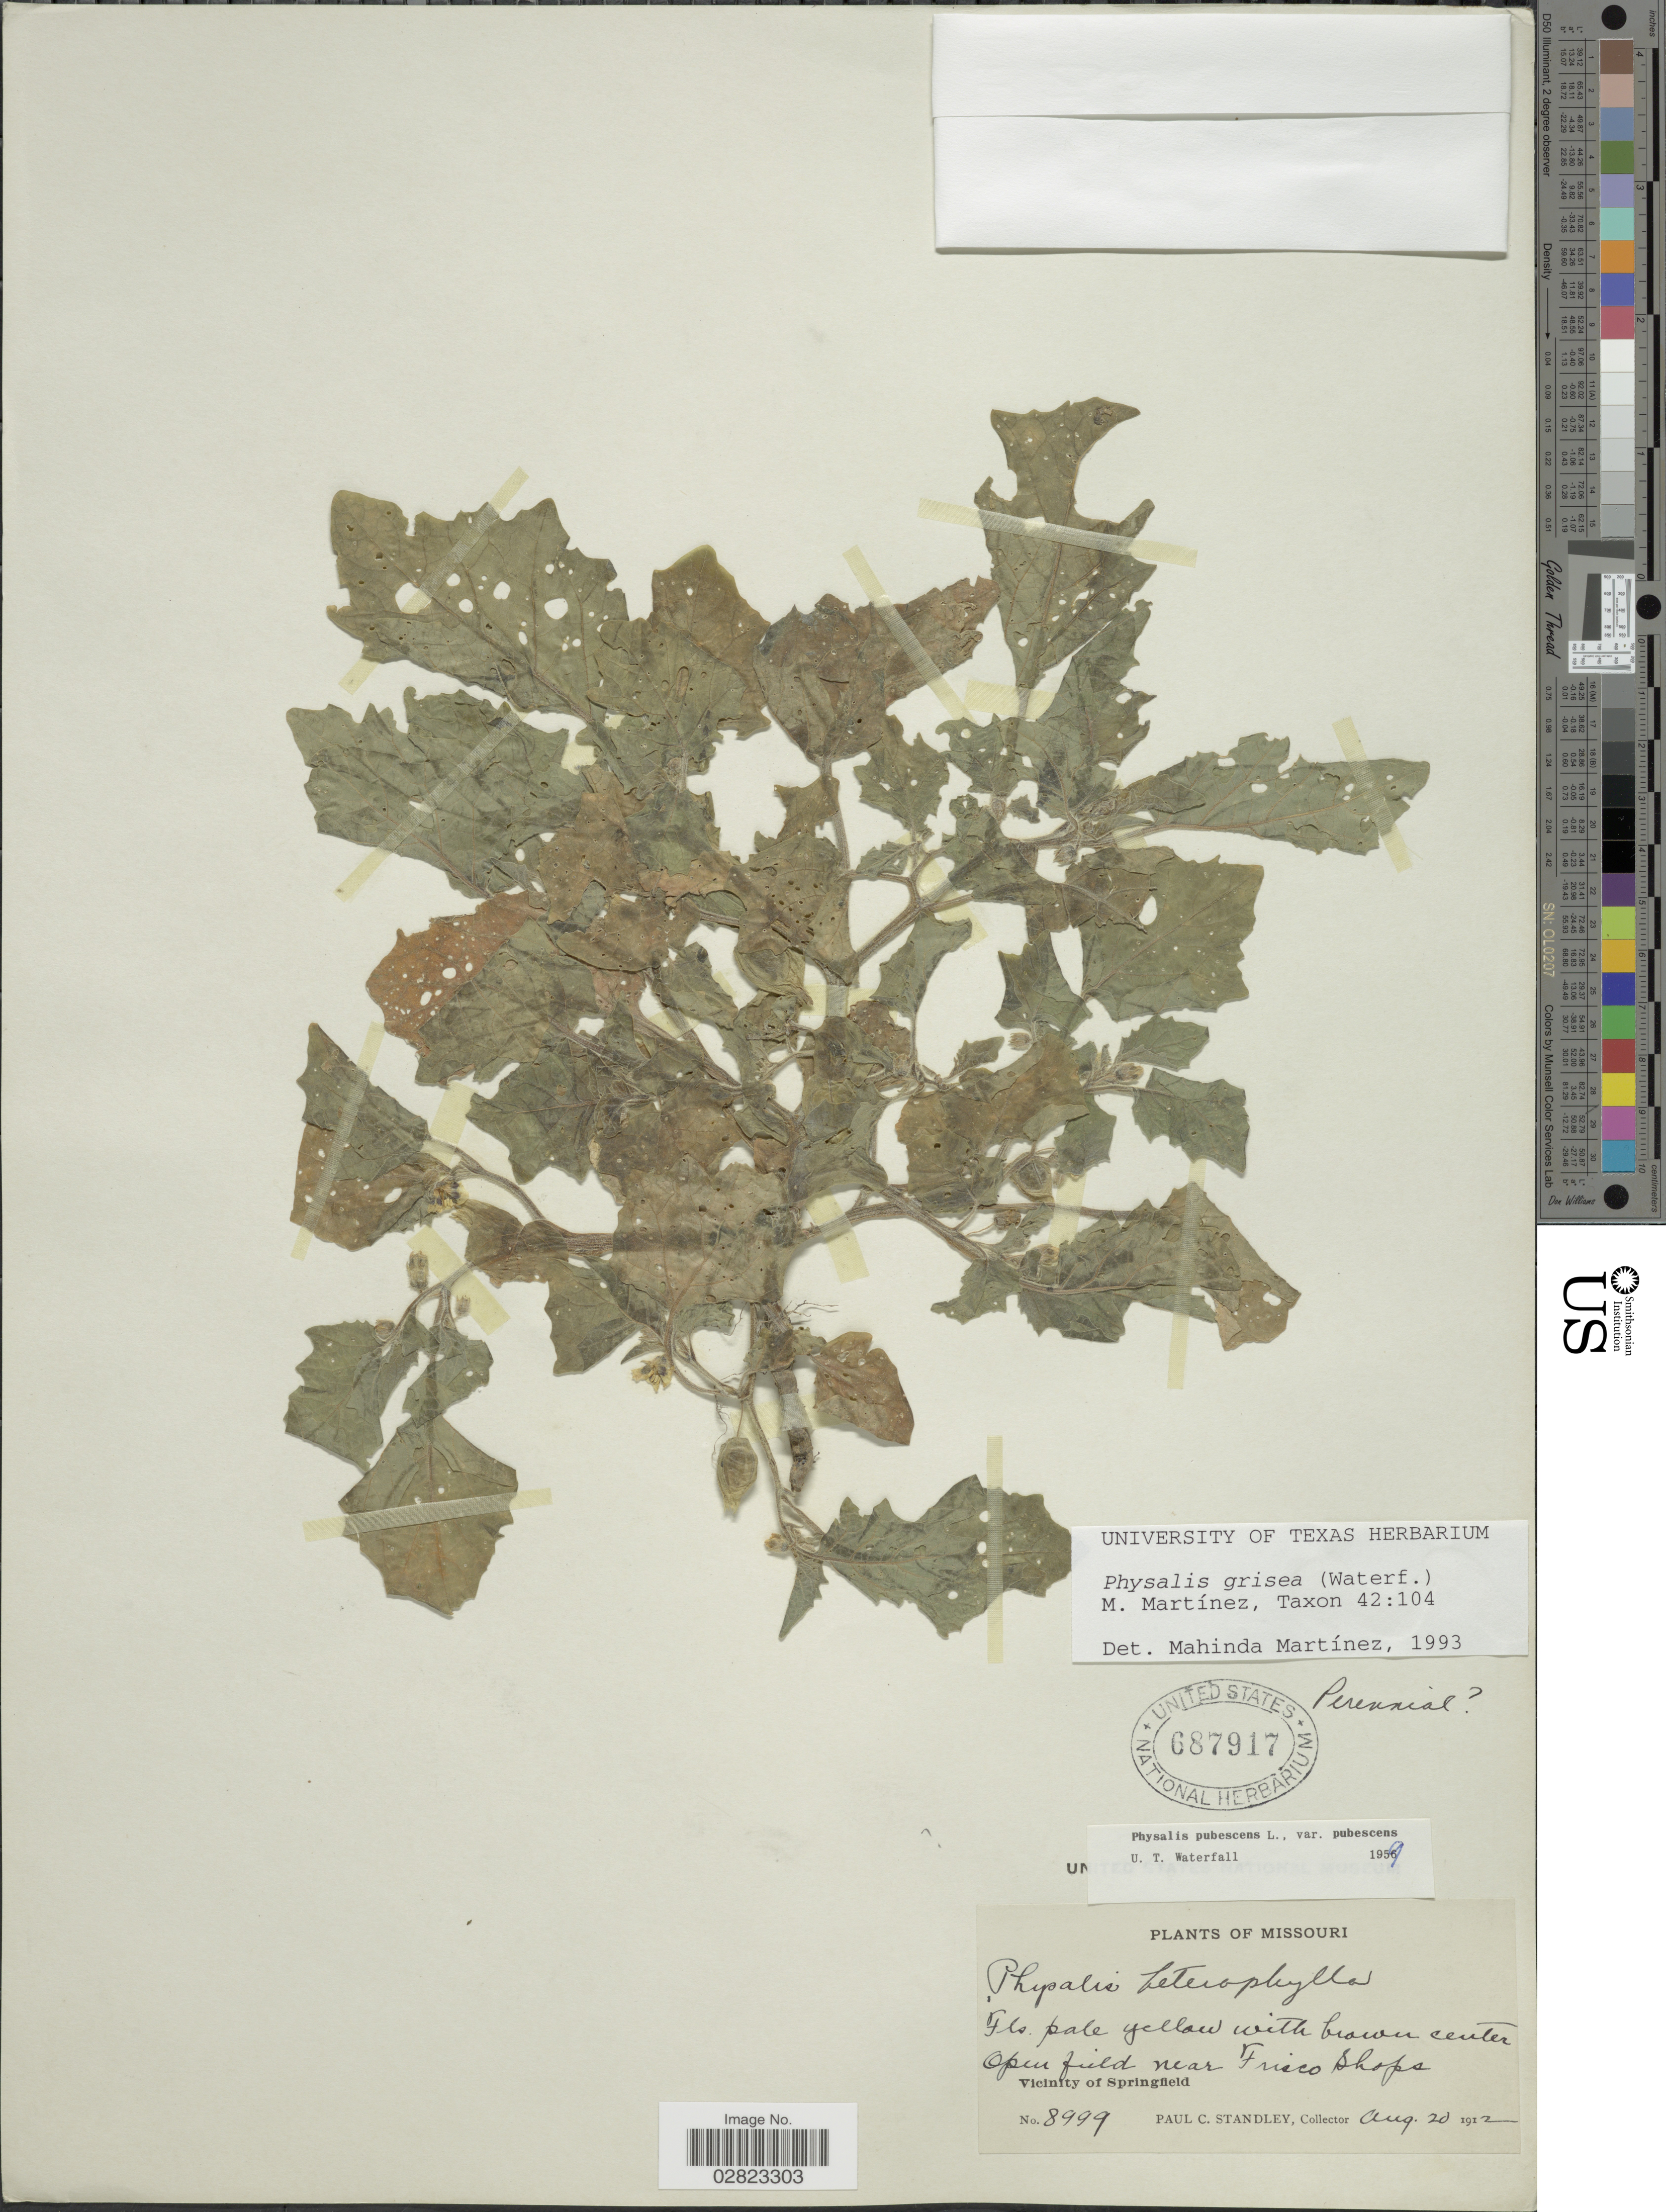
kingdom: Plantae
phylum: Tracheophyta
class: Magnoliopsida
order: Solanales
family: Solanaceae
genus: Physalis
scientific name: Physalis grisea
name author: (Waterf.) M. Martinez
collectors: P. C. Standley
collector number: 8999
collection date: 1912-08-20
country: United States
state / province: Missouri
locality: Open field near Frisco Shops. Vicinity of Springfield.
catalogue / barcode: US 687917